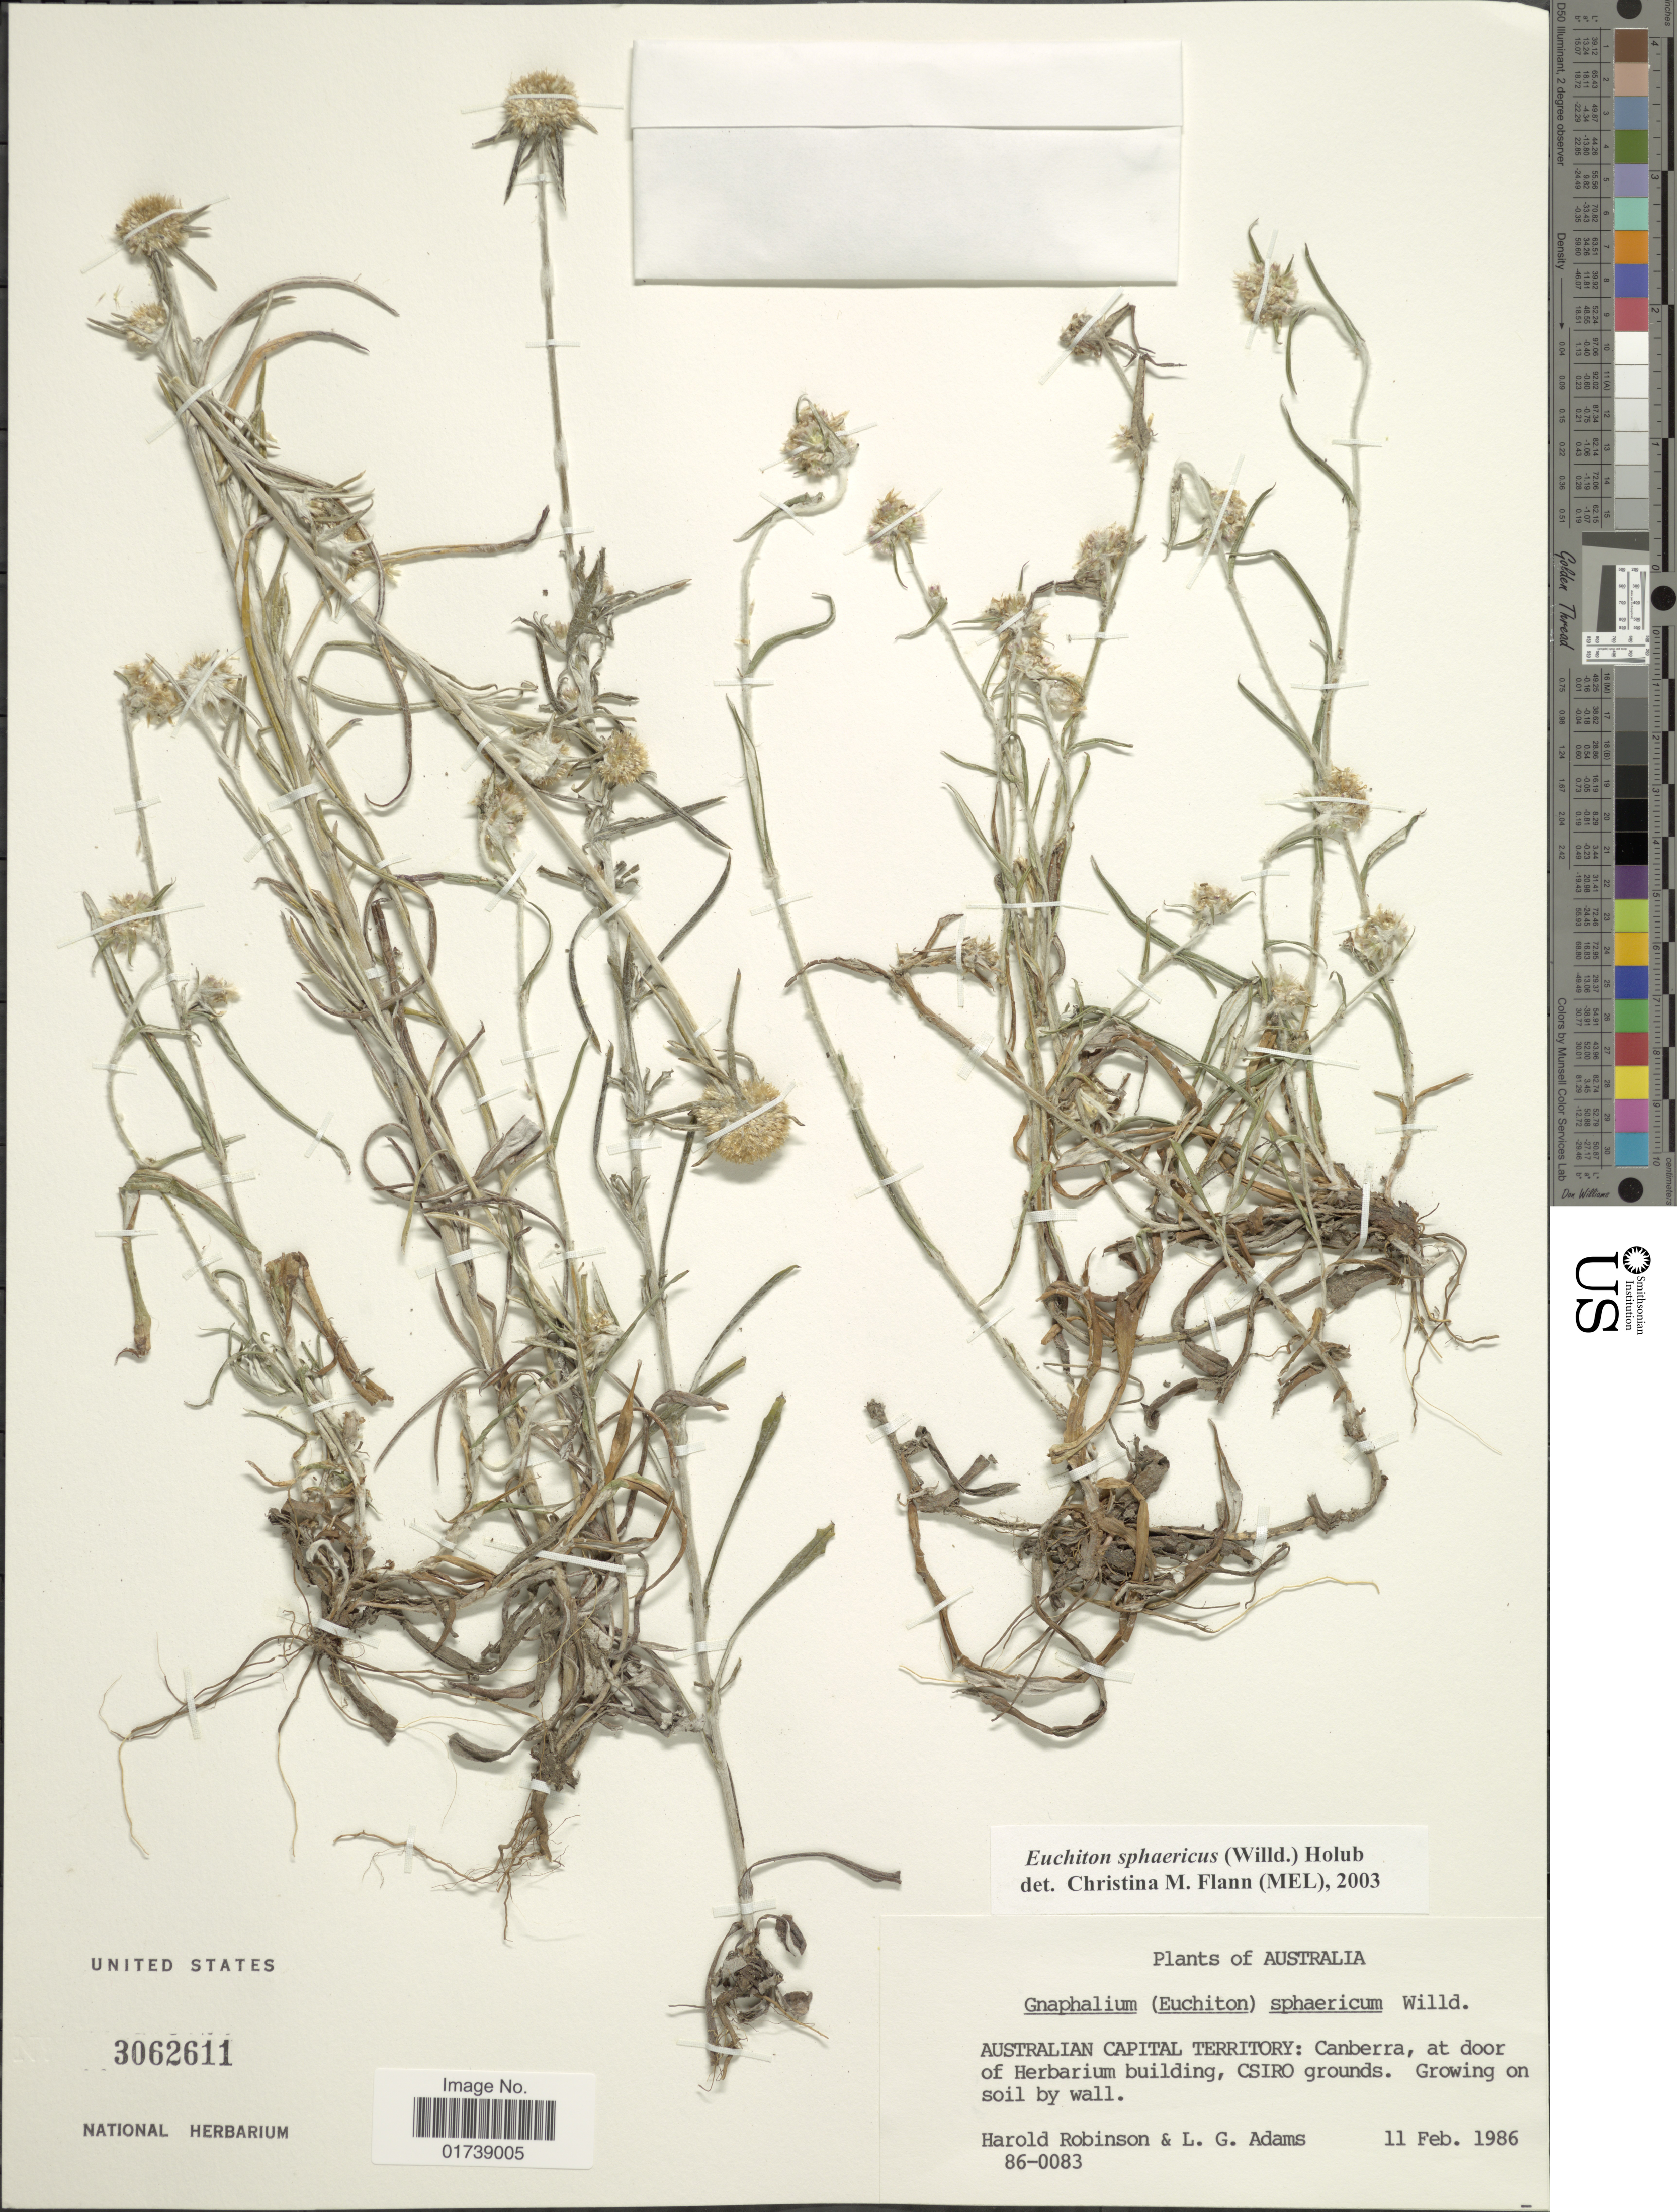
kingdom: Plantae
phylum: Tracheophyta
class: Magnoliopsida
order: Asterales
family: Asteraceae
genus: Euchiton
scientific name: Euchiton sphaericus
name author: (Willd.) Holub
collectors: H. Robinson & L. G. Adams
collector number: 86-0083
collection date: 1986-02-11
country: Australia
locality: Australian Capital Territory: Canberra, at door of Herbarium buildingm CSIRO grounds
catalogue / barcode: US 3062611